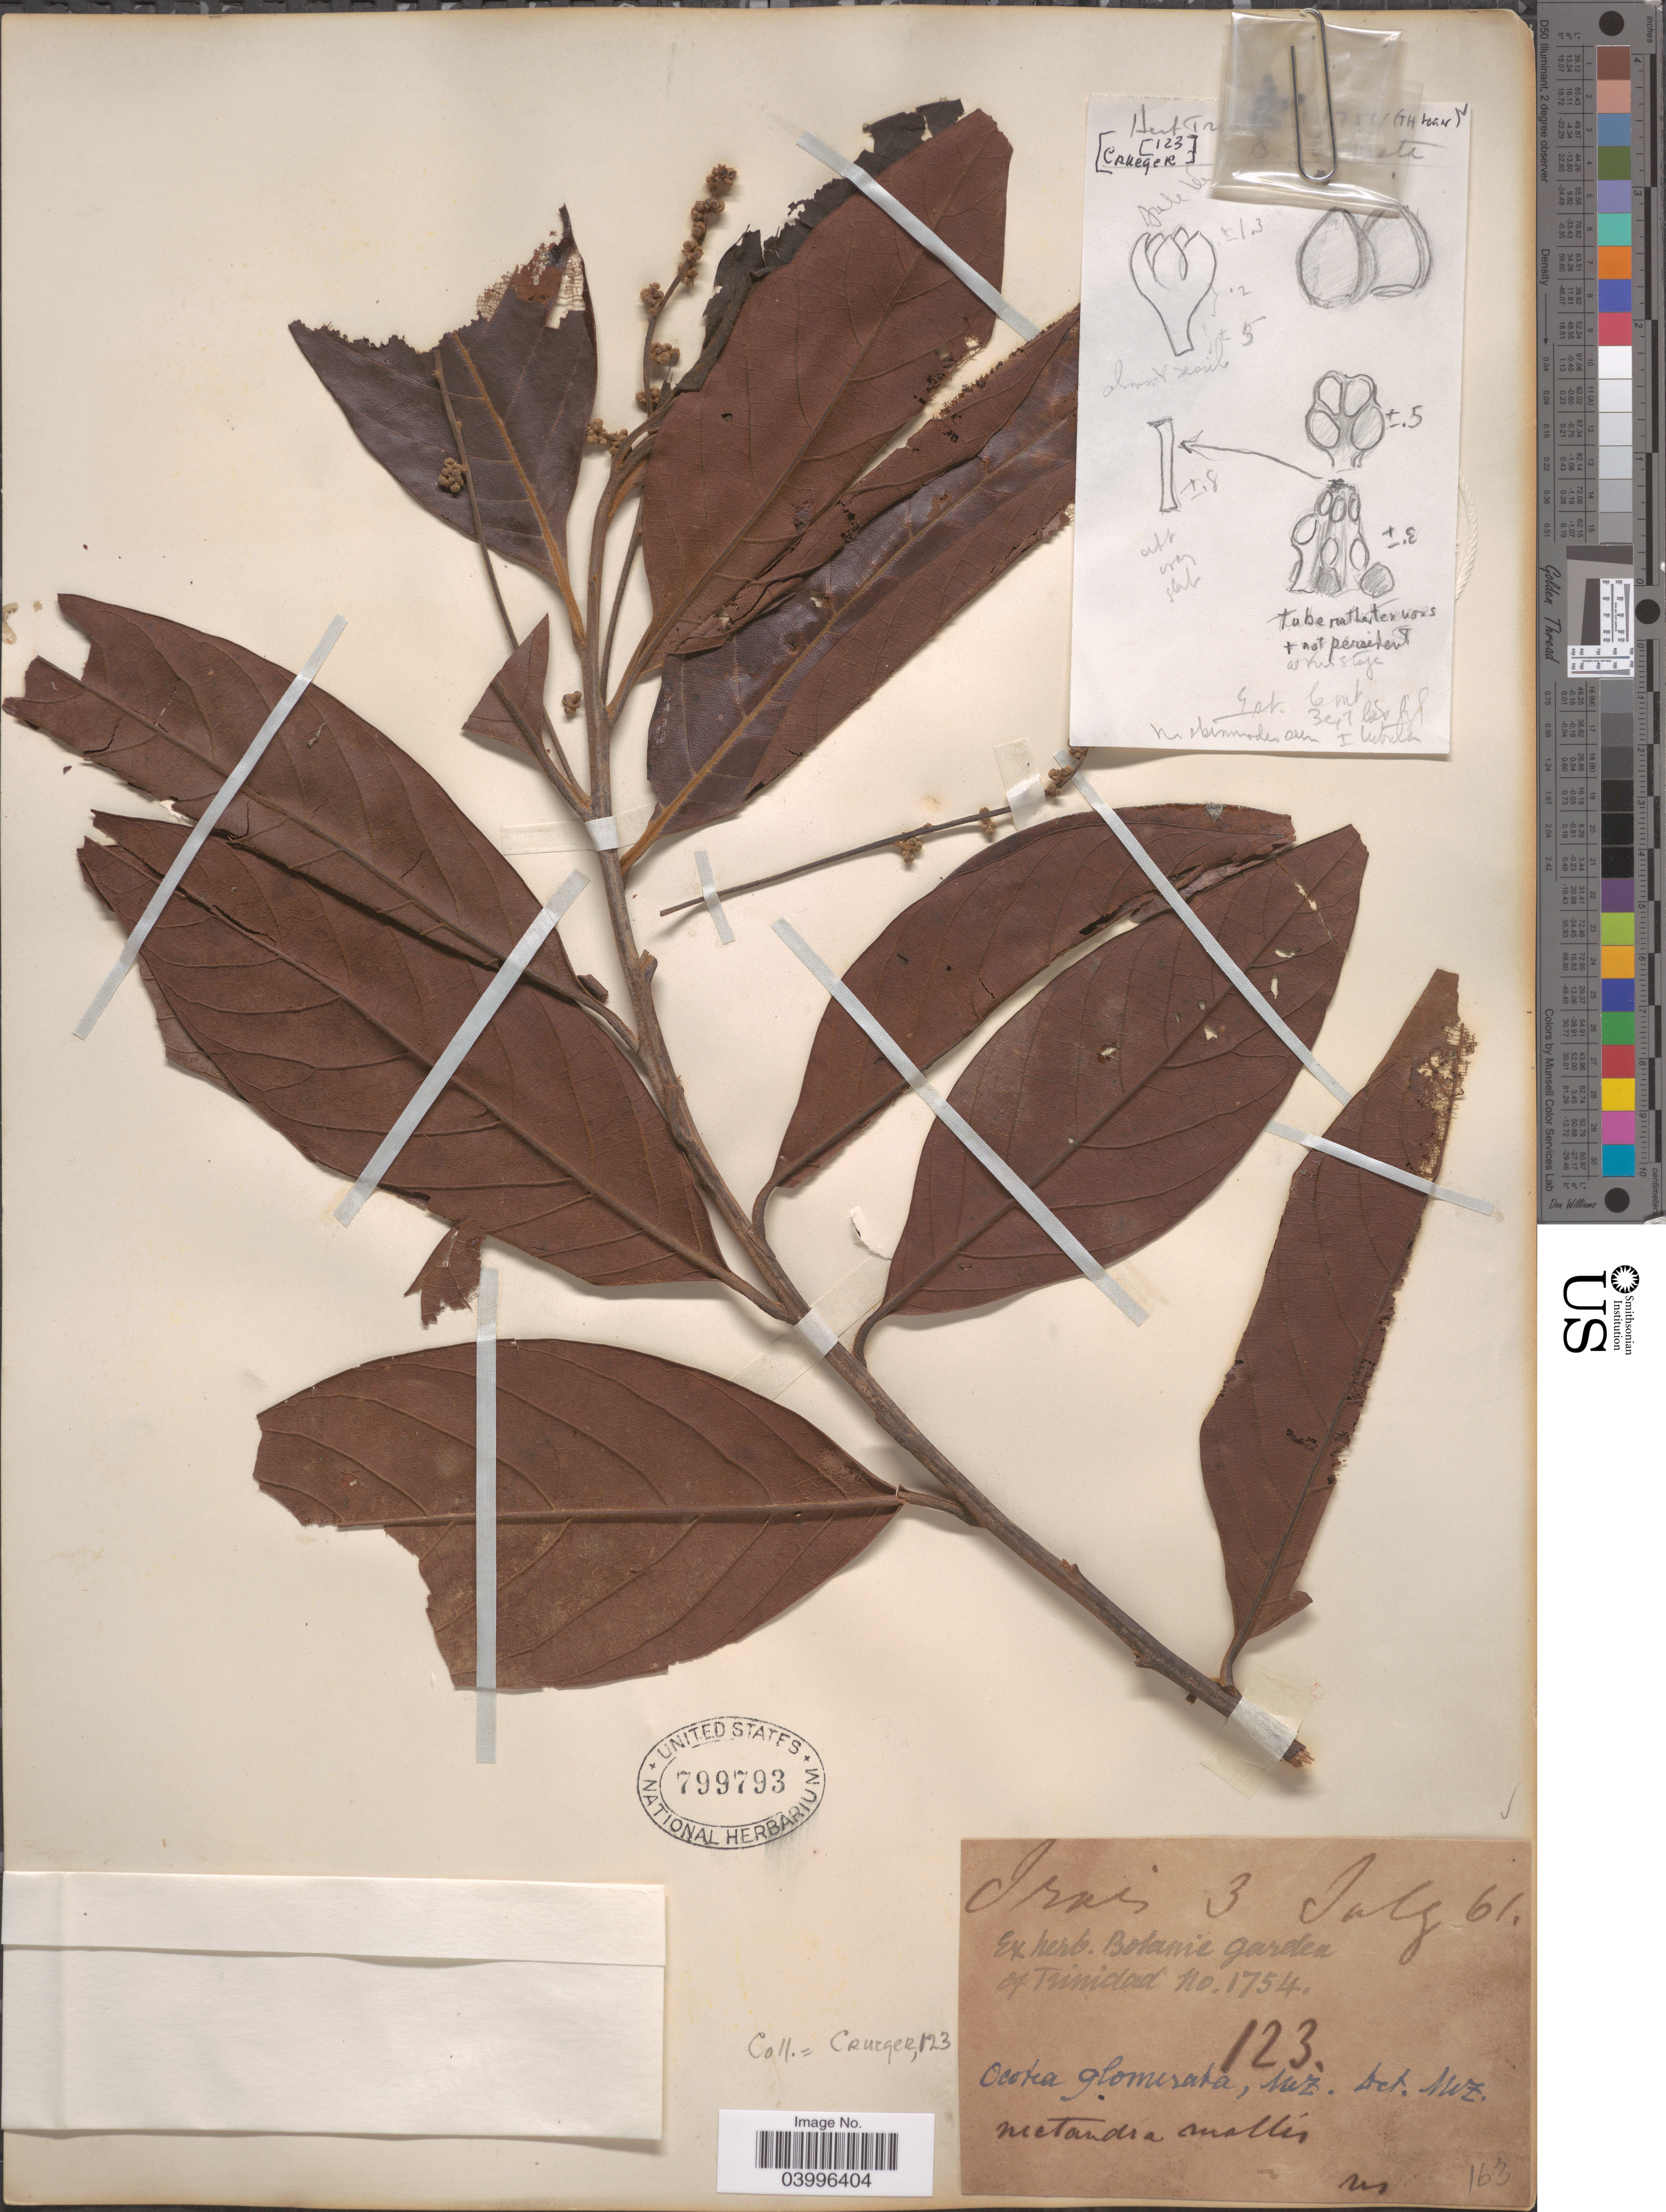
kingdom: Plantae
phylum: Tracheophyta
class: Magnoliopsida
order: Laurales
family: Lauraceae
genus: Ocotea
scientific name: Ocotea glomerata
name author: (Nees) Mez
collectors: H. Crueger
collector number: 123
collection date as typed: Transcribed d/m/y: 3/7/61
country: Trinidad and Tobago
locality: Trinidad. Irais [unsure placement]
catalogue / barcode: US 799793